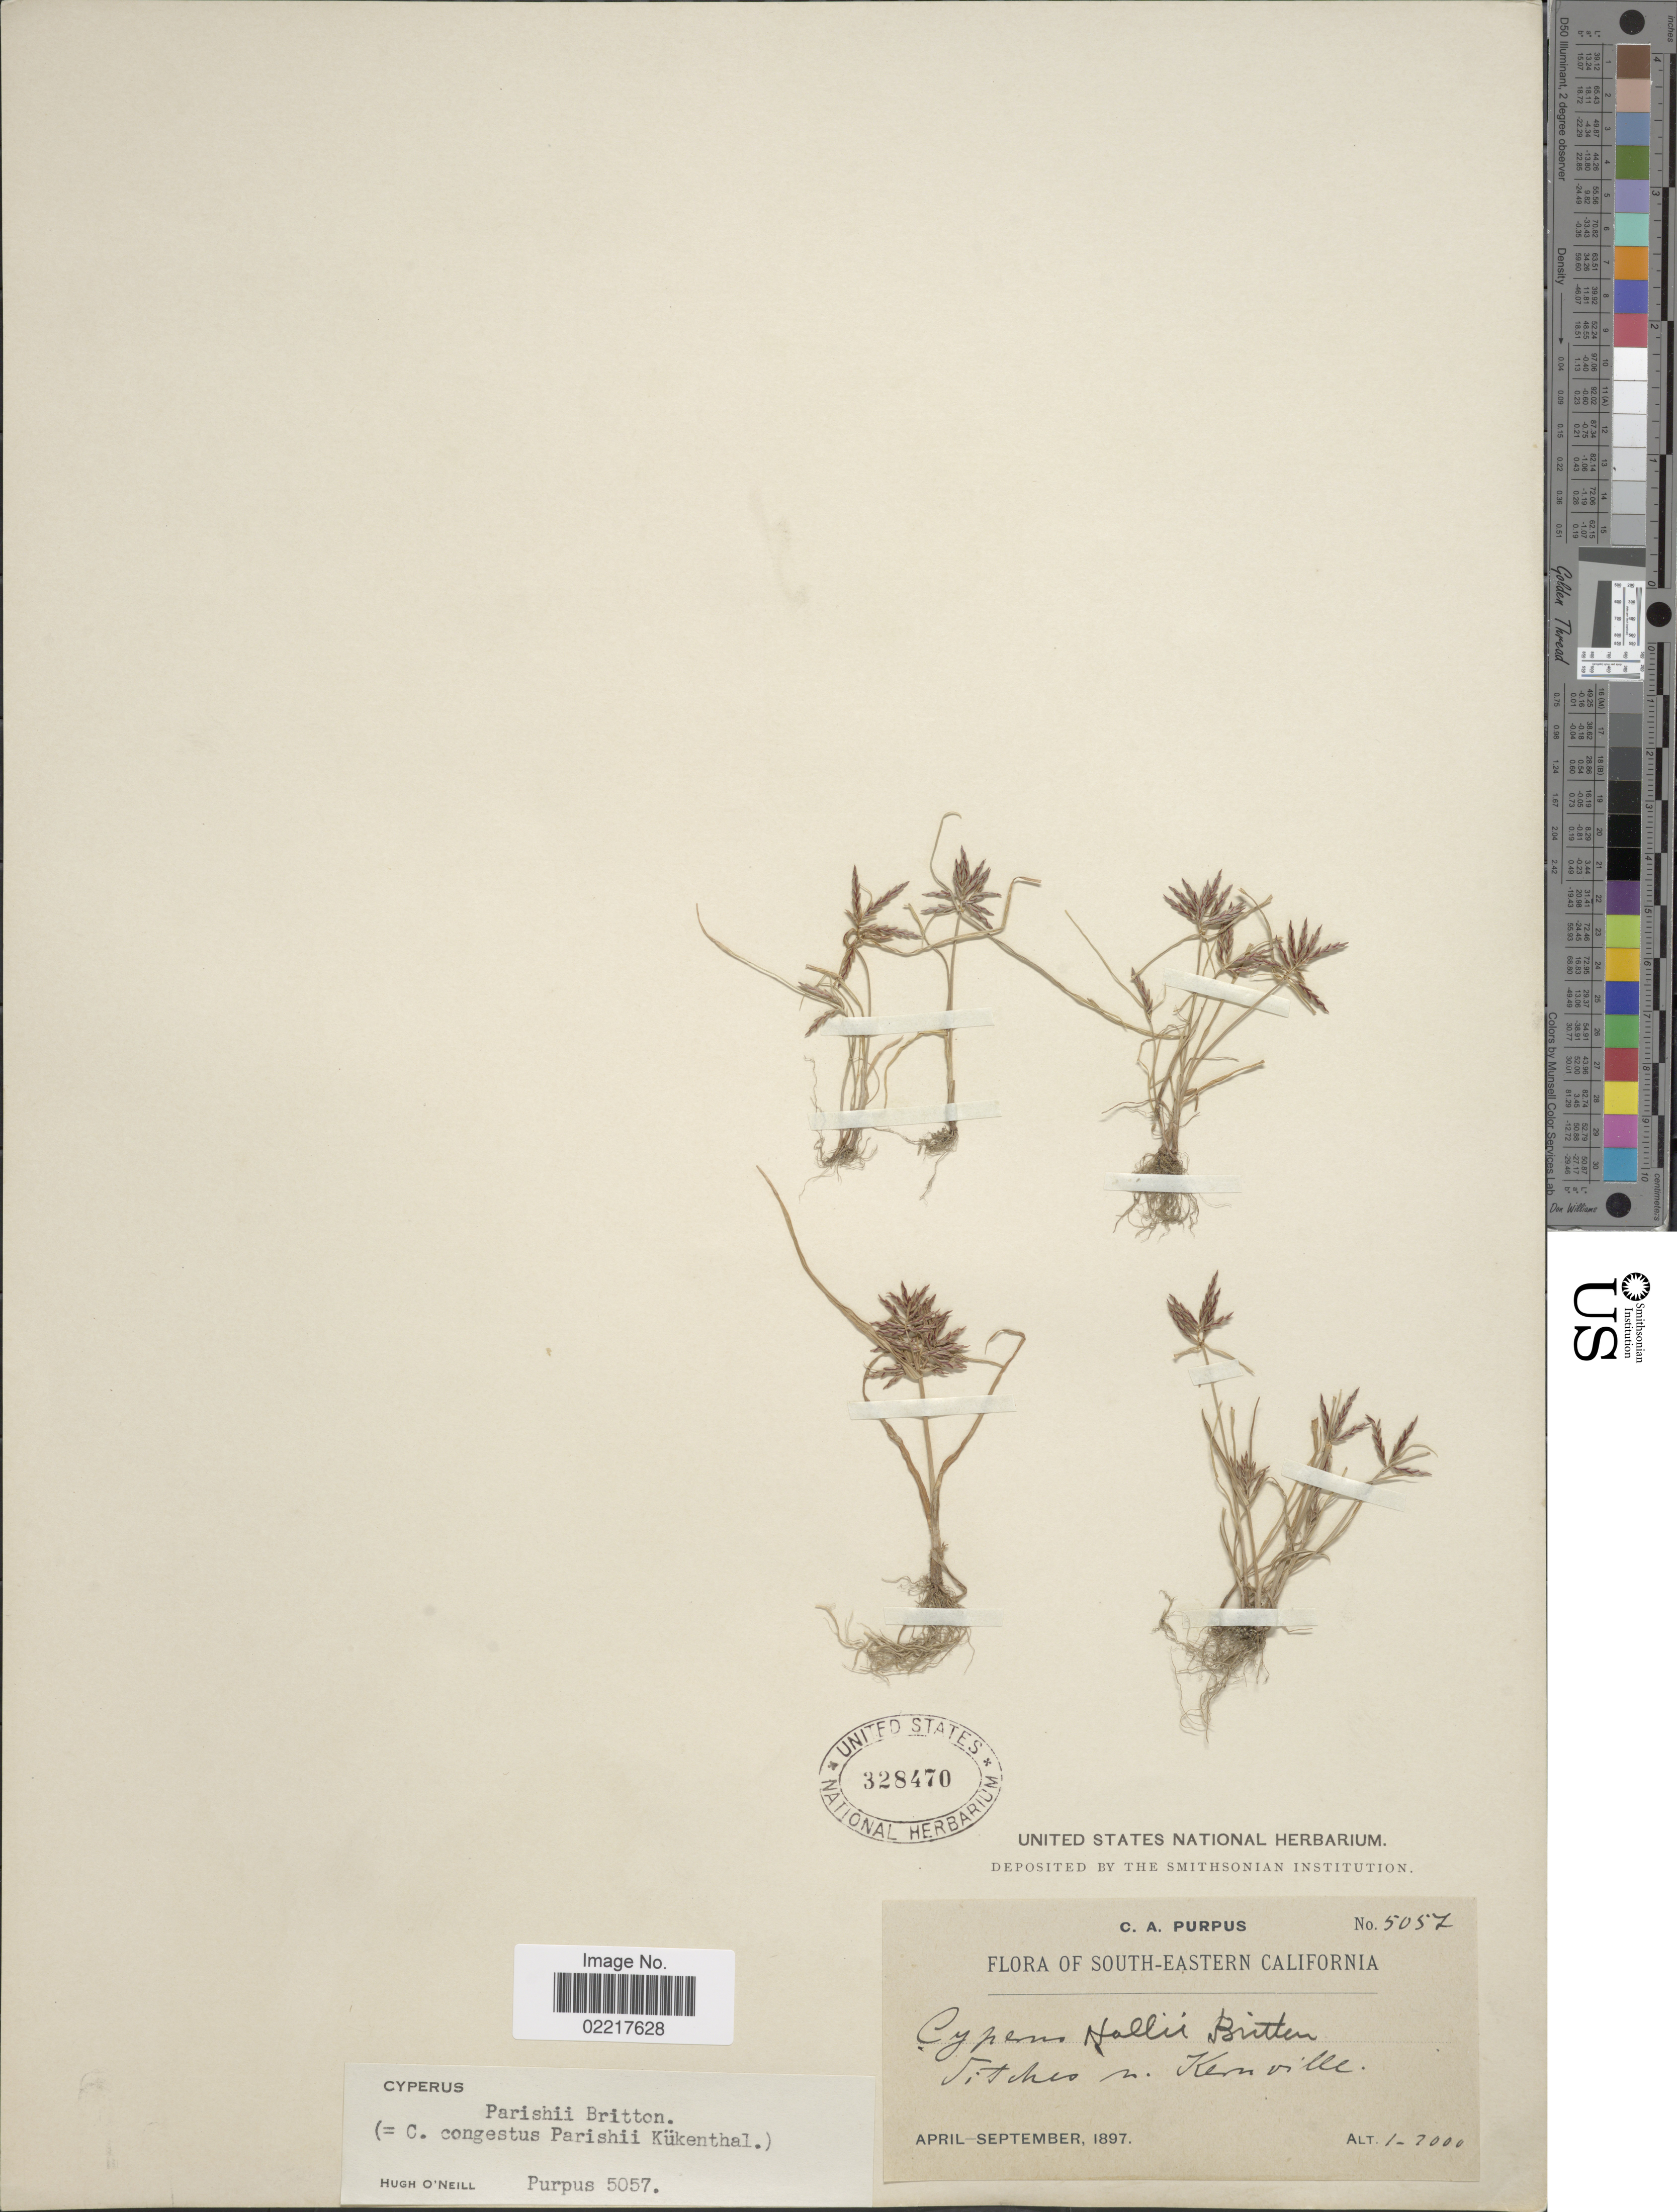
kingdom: Plantae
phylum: Tracheophyta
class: Liliopsida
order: Poales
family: Cyperaceae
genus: Cyperus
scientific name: Cyperus parishii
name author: Britton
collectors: C. A. Purpus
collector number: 5057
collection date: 1897-04/1897-09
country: United States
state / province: California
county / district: Kern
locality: South-eastern California, Kernville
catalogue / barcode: US 328470